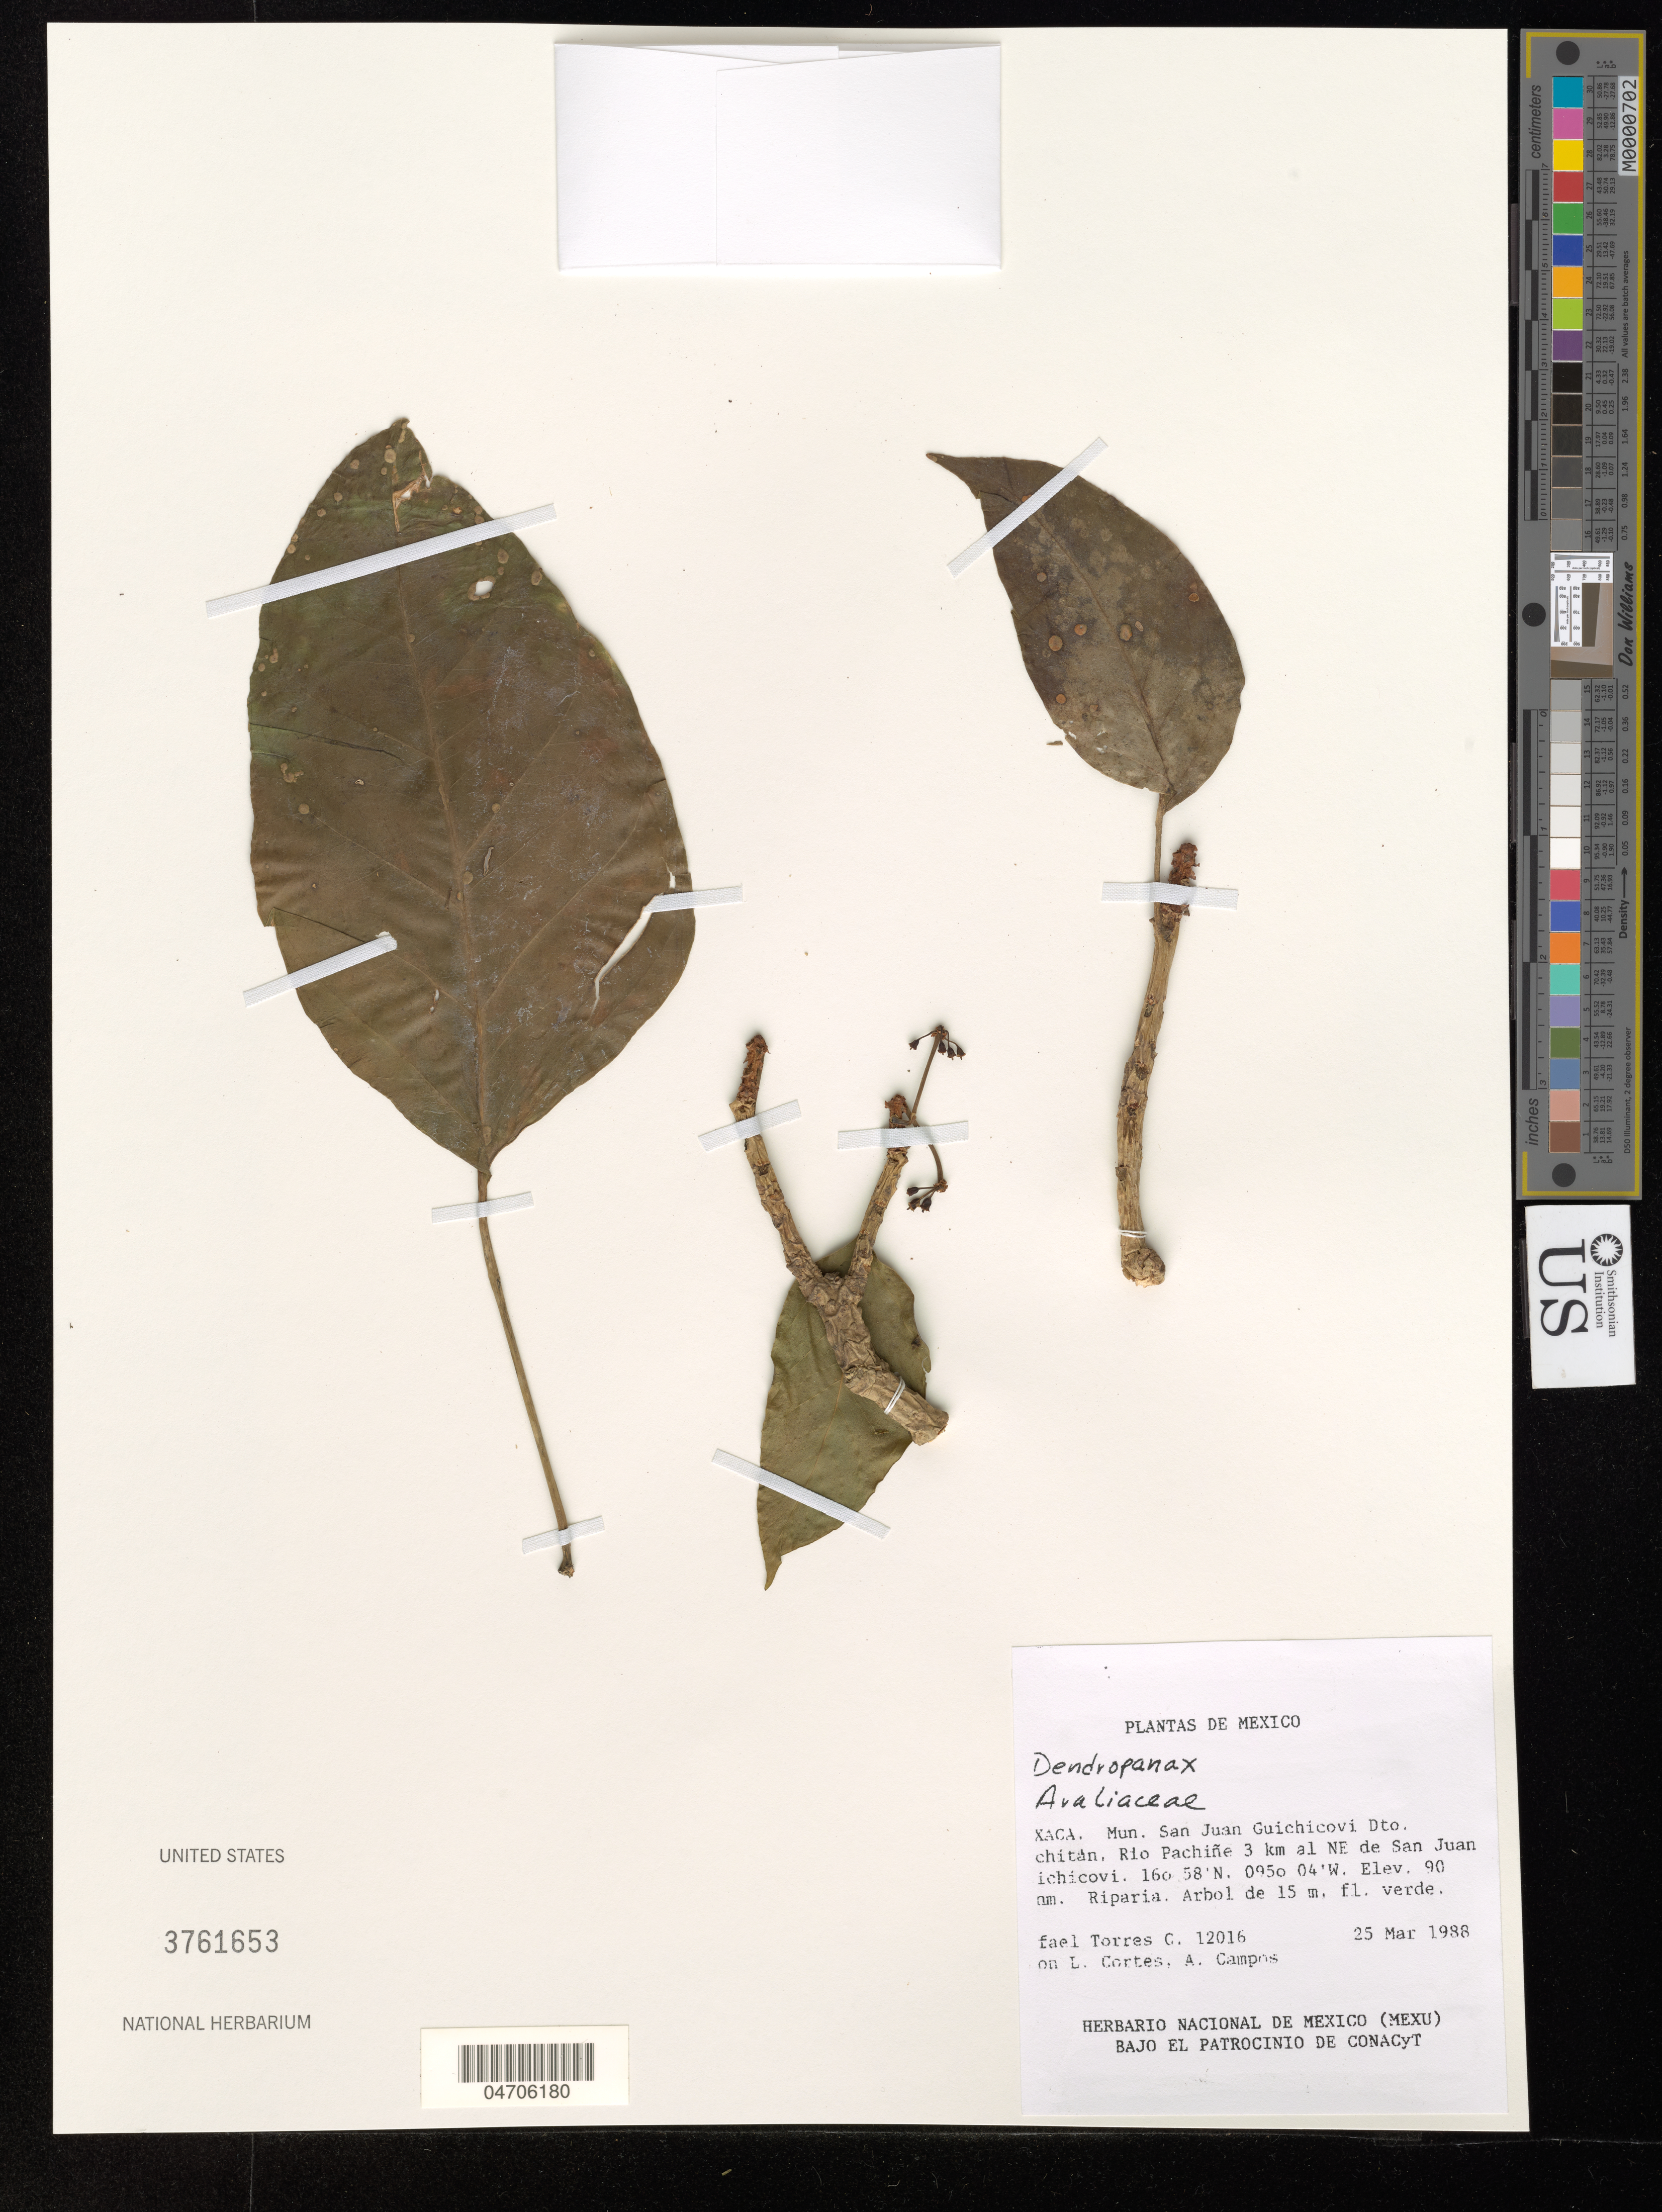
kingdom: Plantae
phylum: Tracheophyta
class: Magnoliopsida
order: Apiales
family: Araliaceae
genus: Dendropanax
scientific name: Dendropanax sp.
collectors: R. Torres C., L. Cortes & A. Campos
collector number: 12016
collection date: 1988-03-25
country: Mexico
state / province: Oaxaca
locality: Mun. San Juan Guichicovi Dto. Chitán. Rio Pachiñe 3 km al NE de San Juan ichicovi.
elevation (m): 90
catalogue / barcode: US 3761653